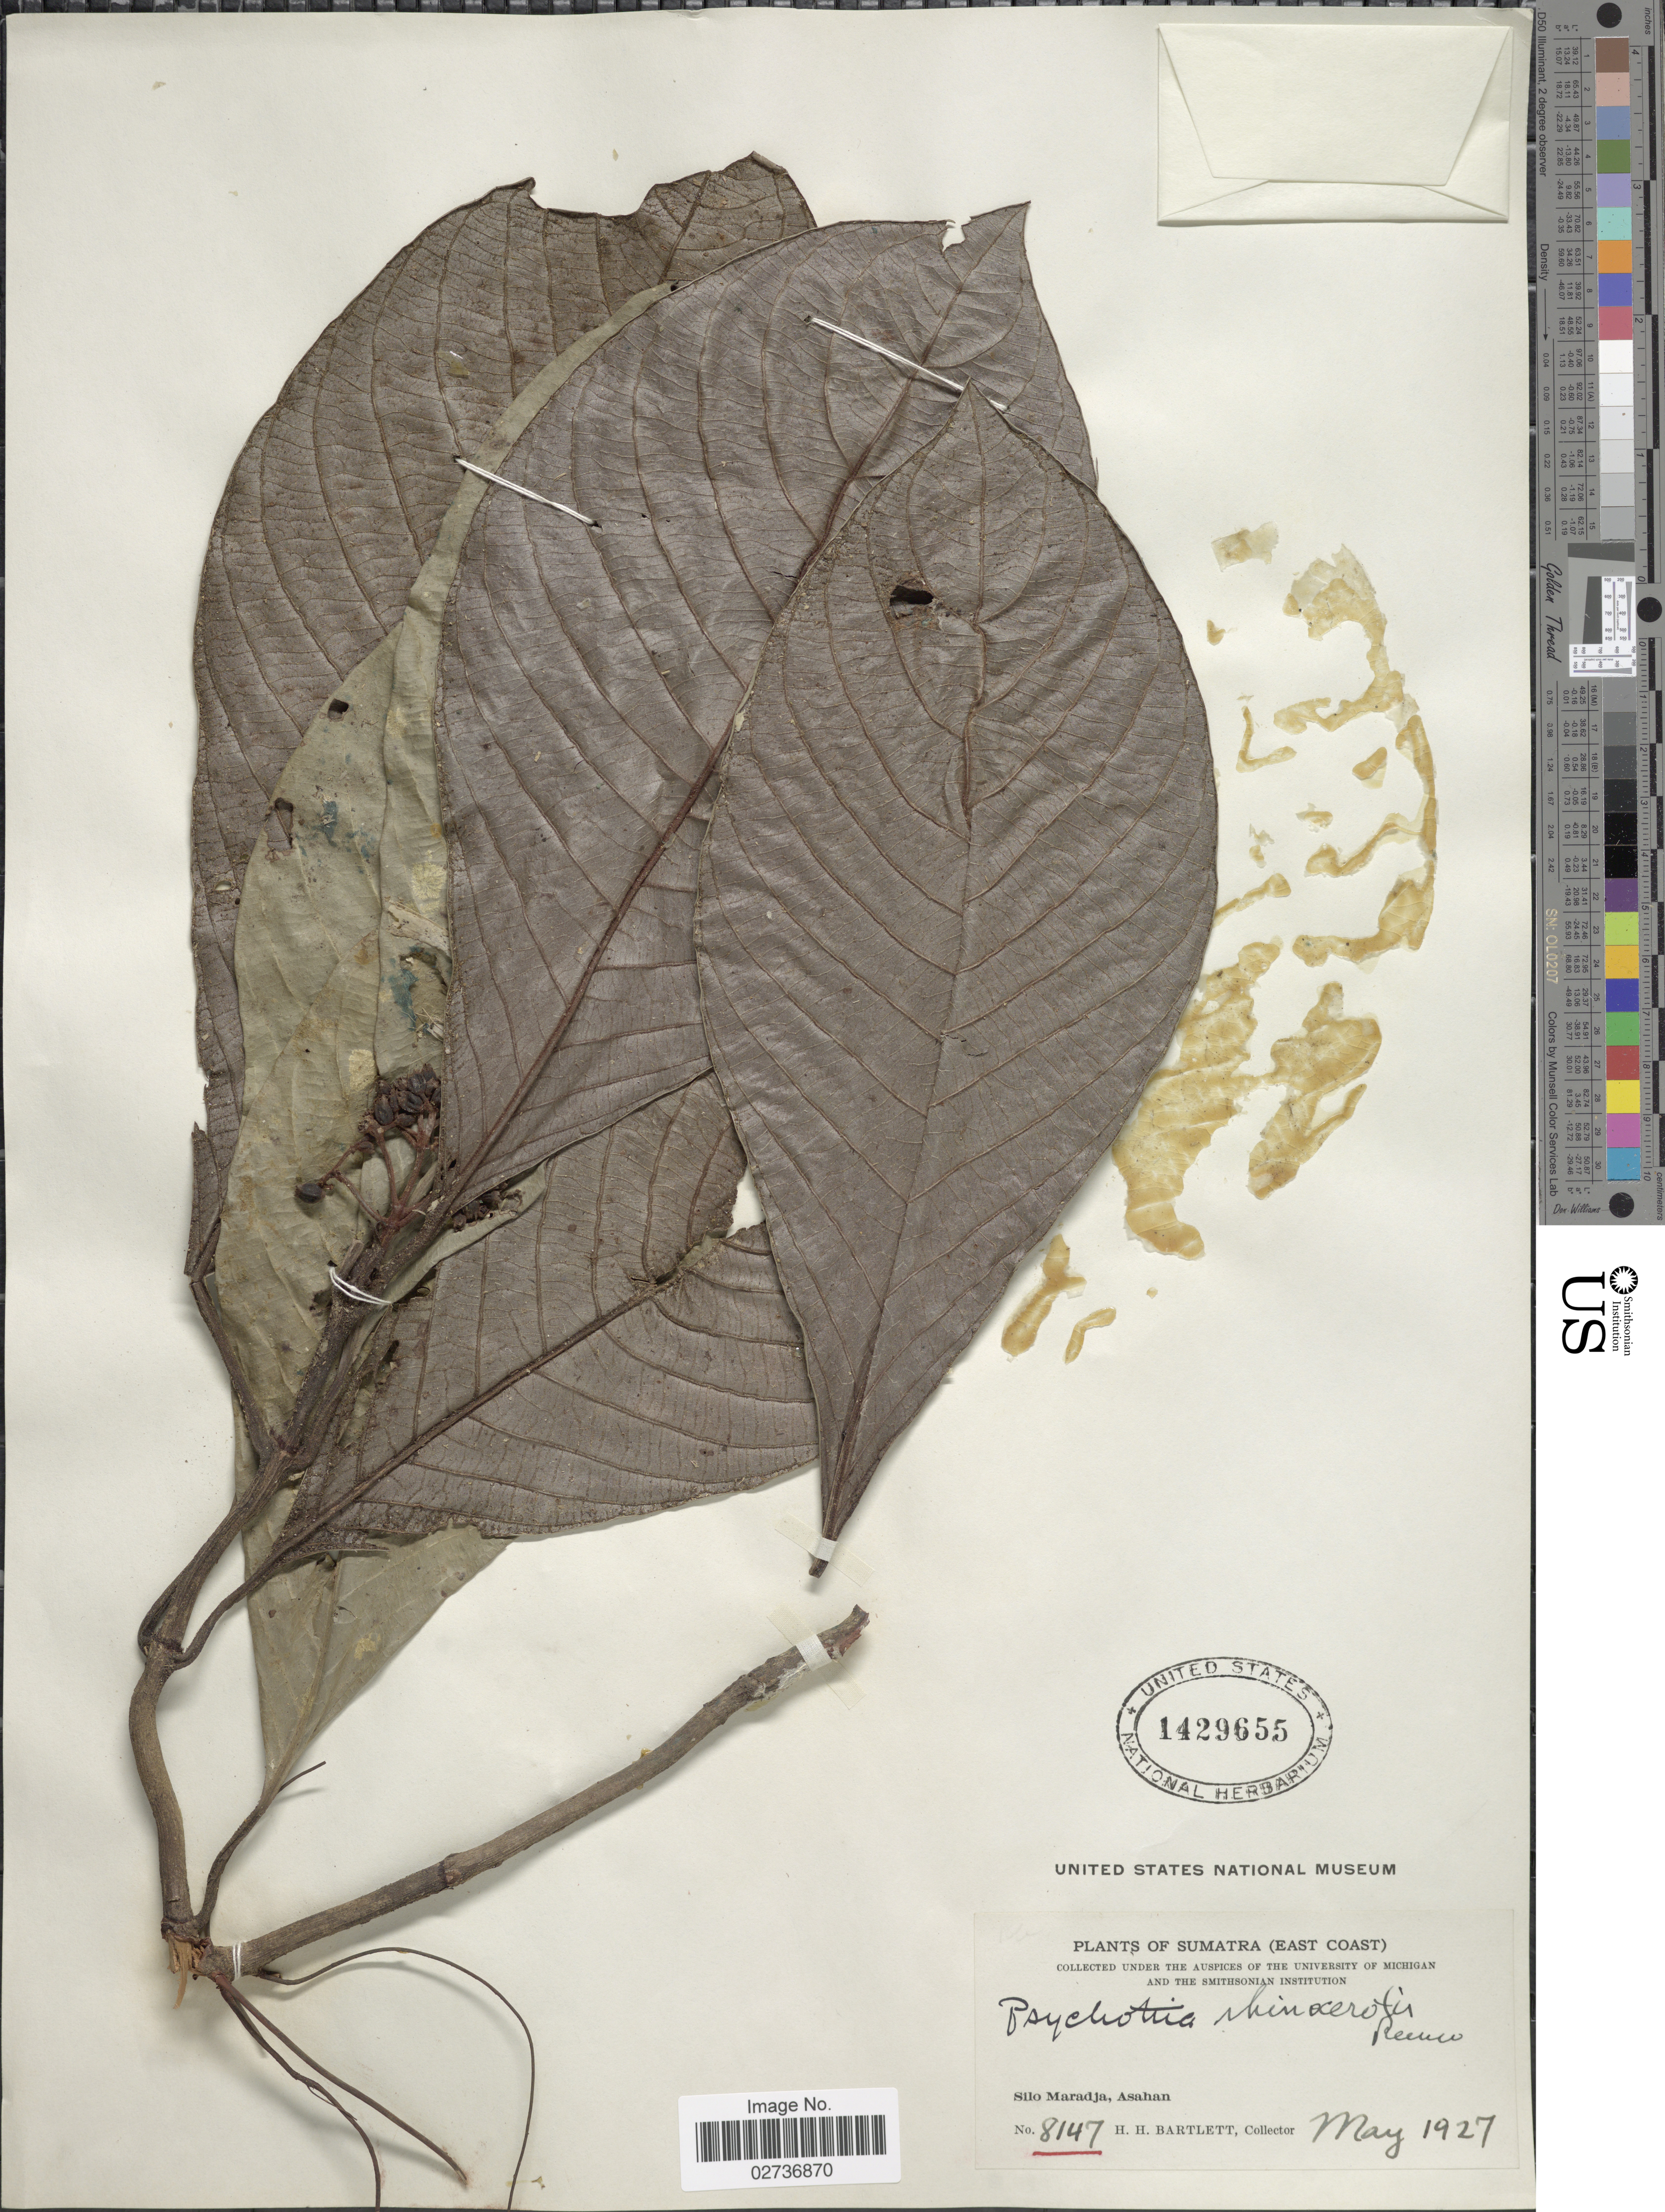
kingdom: Plantae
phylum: Tracheophyta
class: Magnoliopsida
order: Gentianales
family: Rubiaceae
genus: Psychotria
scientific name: Psychotria rhinocerotis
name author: Reinw. ex Blume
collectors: H. H. Bartlett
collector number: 8147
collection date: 1927-05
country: Indonesia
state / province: Sumatra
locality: Sumatra (East Coast). Silo Maradja, Asahan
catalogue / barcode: US 1429655